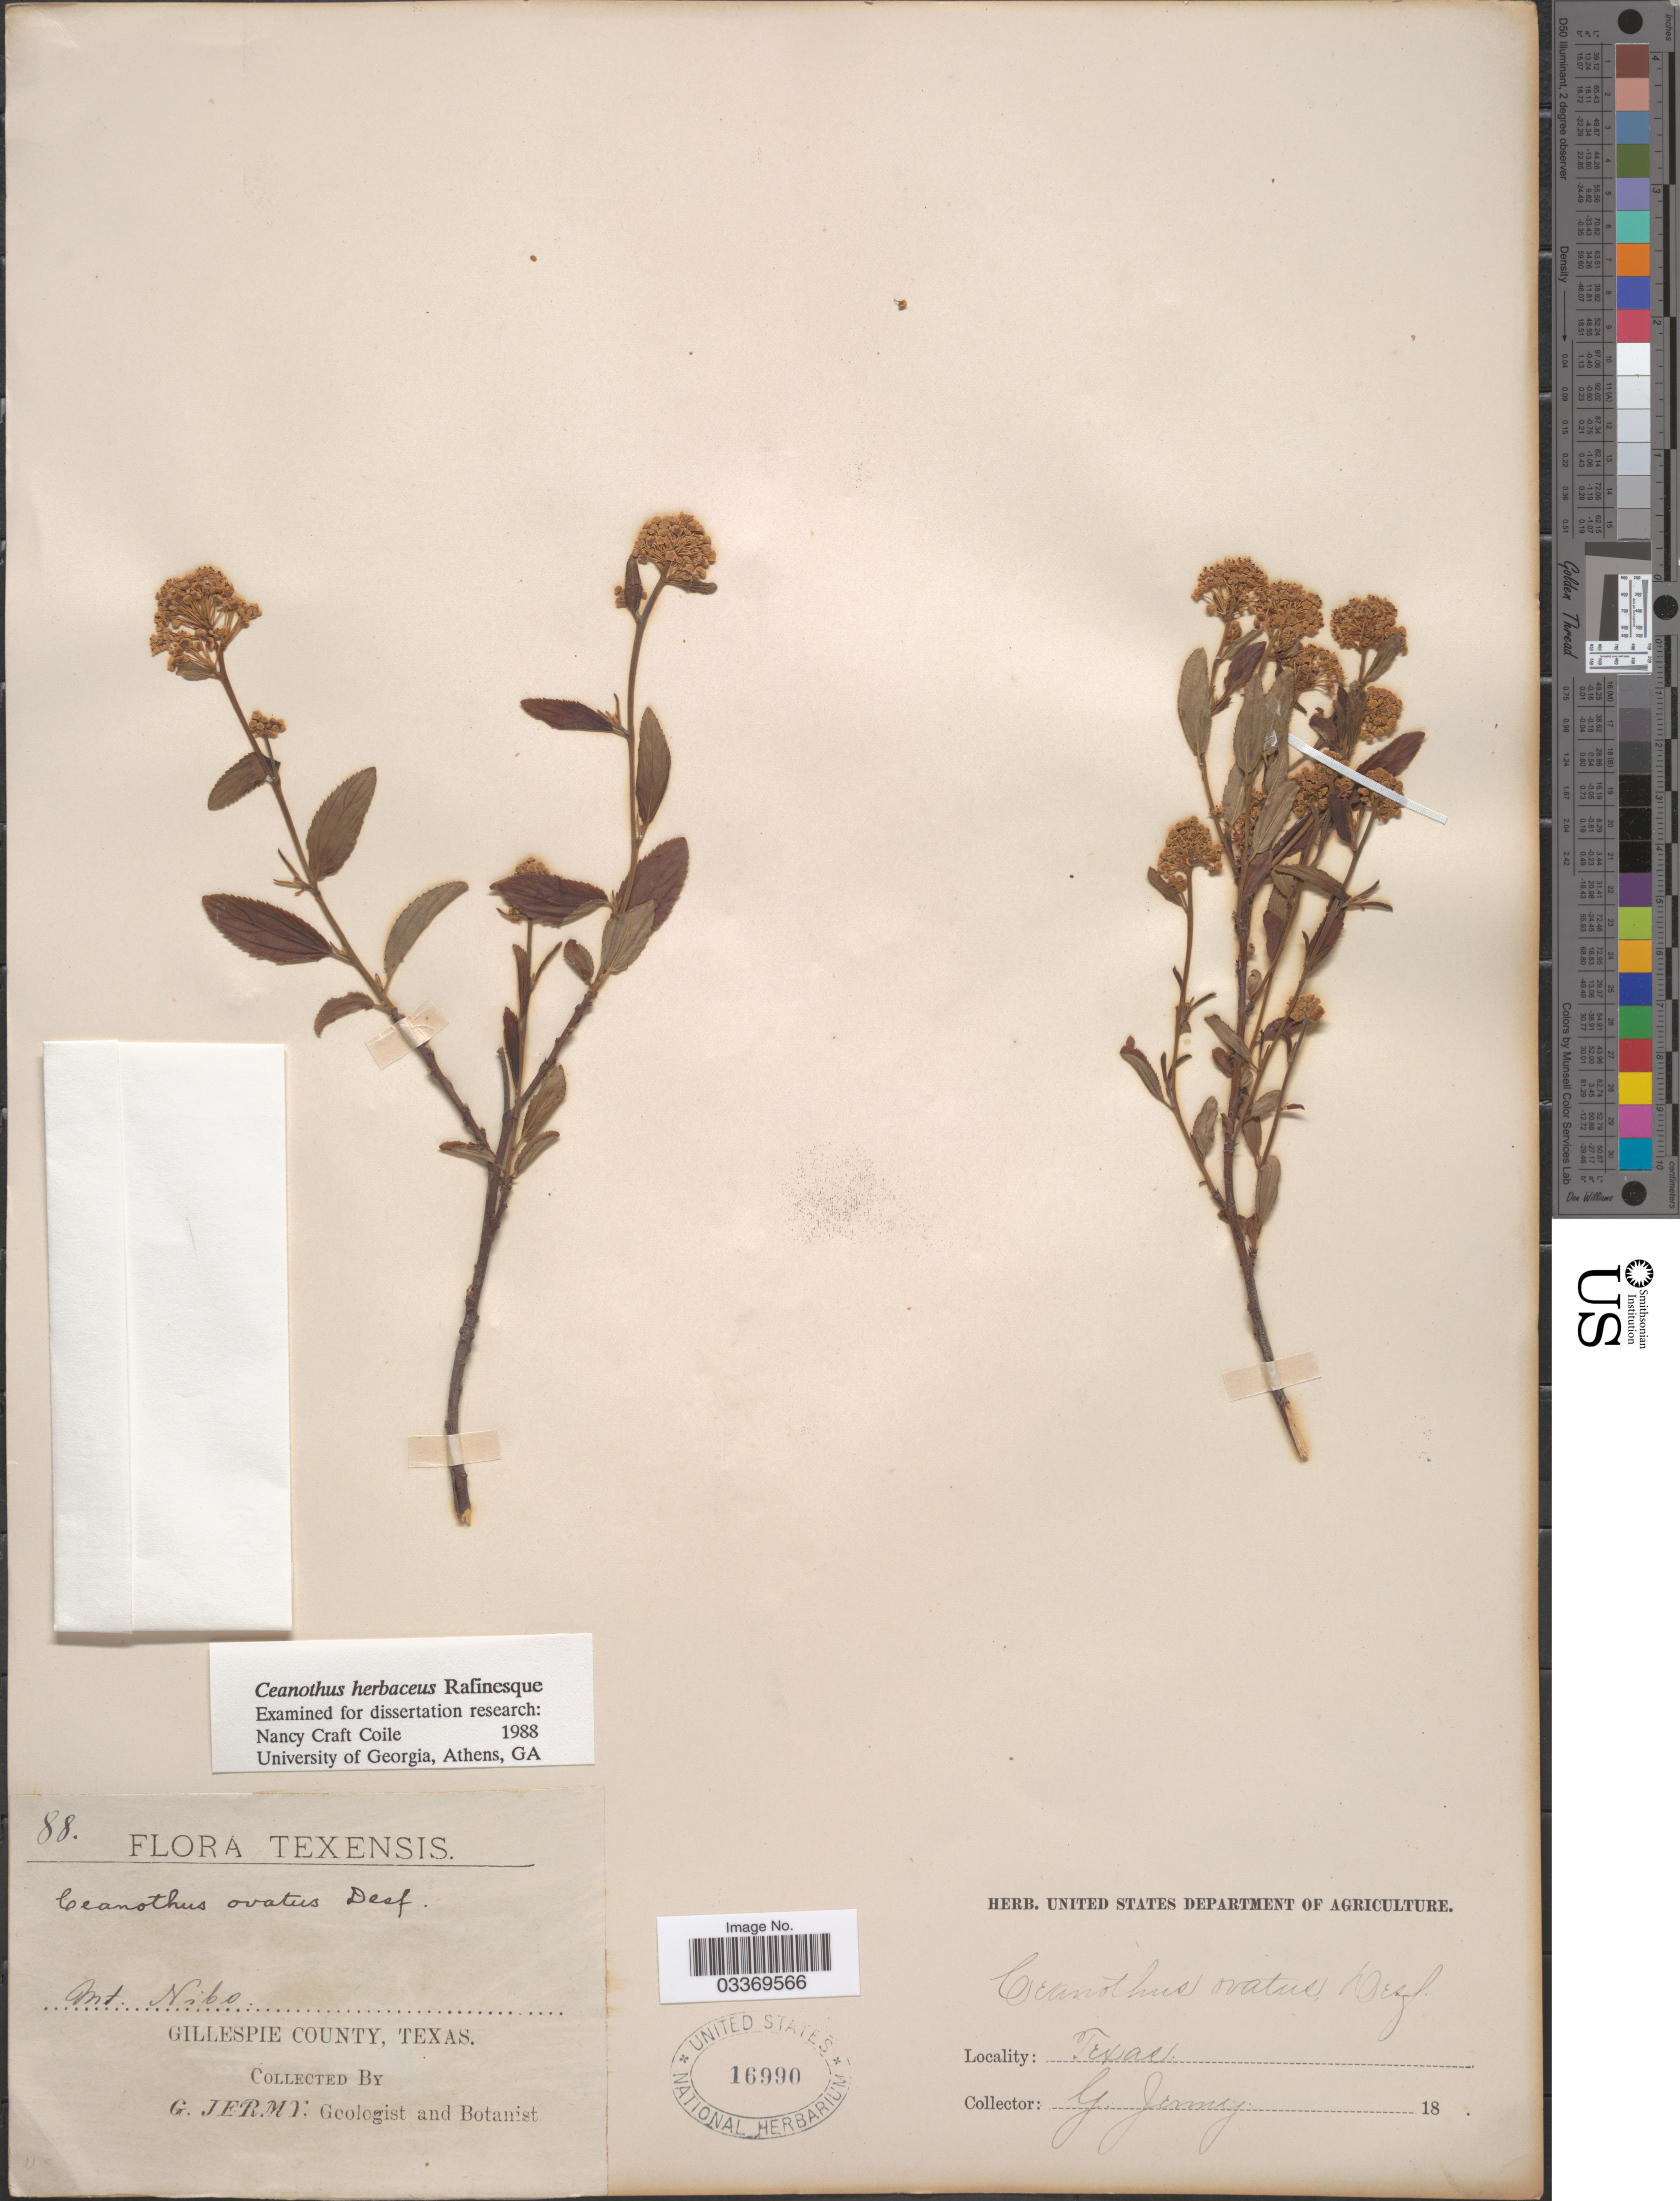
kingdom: Plantae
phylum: Tracheophyta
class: Magnoliopsida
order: Rosales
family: Rhamnaceae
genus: Ceanothus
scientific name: Ceanothus ovatus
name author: Desf.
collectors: G. Jermy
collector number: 88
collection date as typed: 18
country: United States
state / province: Texas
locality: Mt. Nibbo. Gillespie County.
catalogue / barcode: US 16990